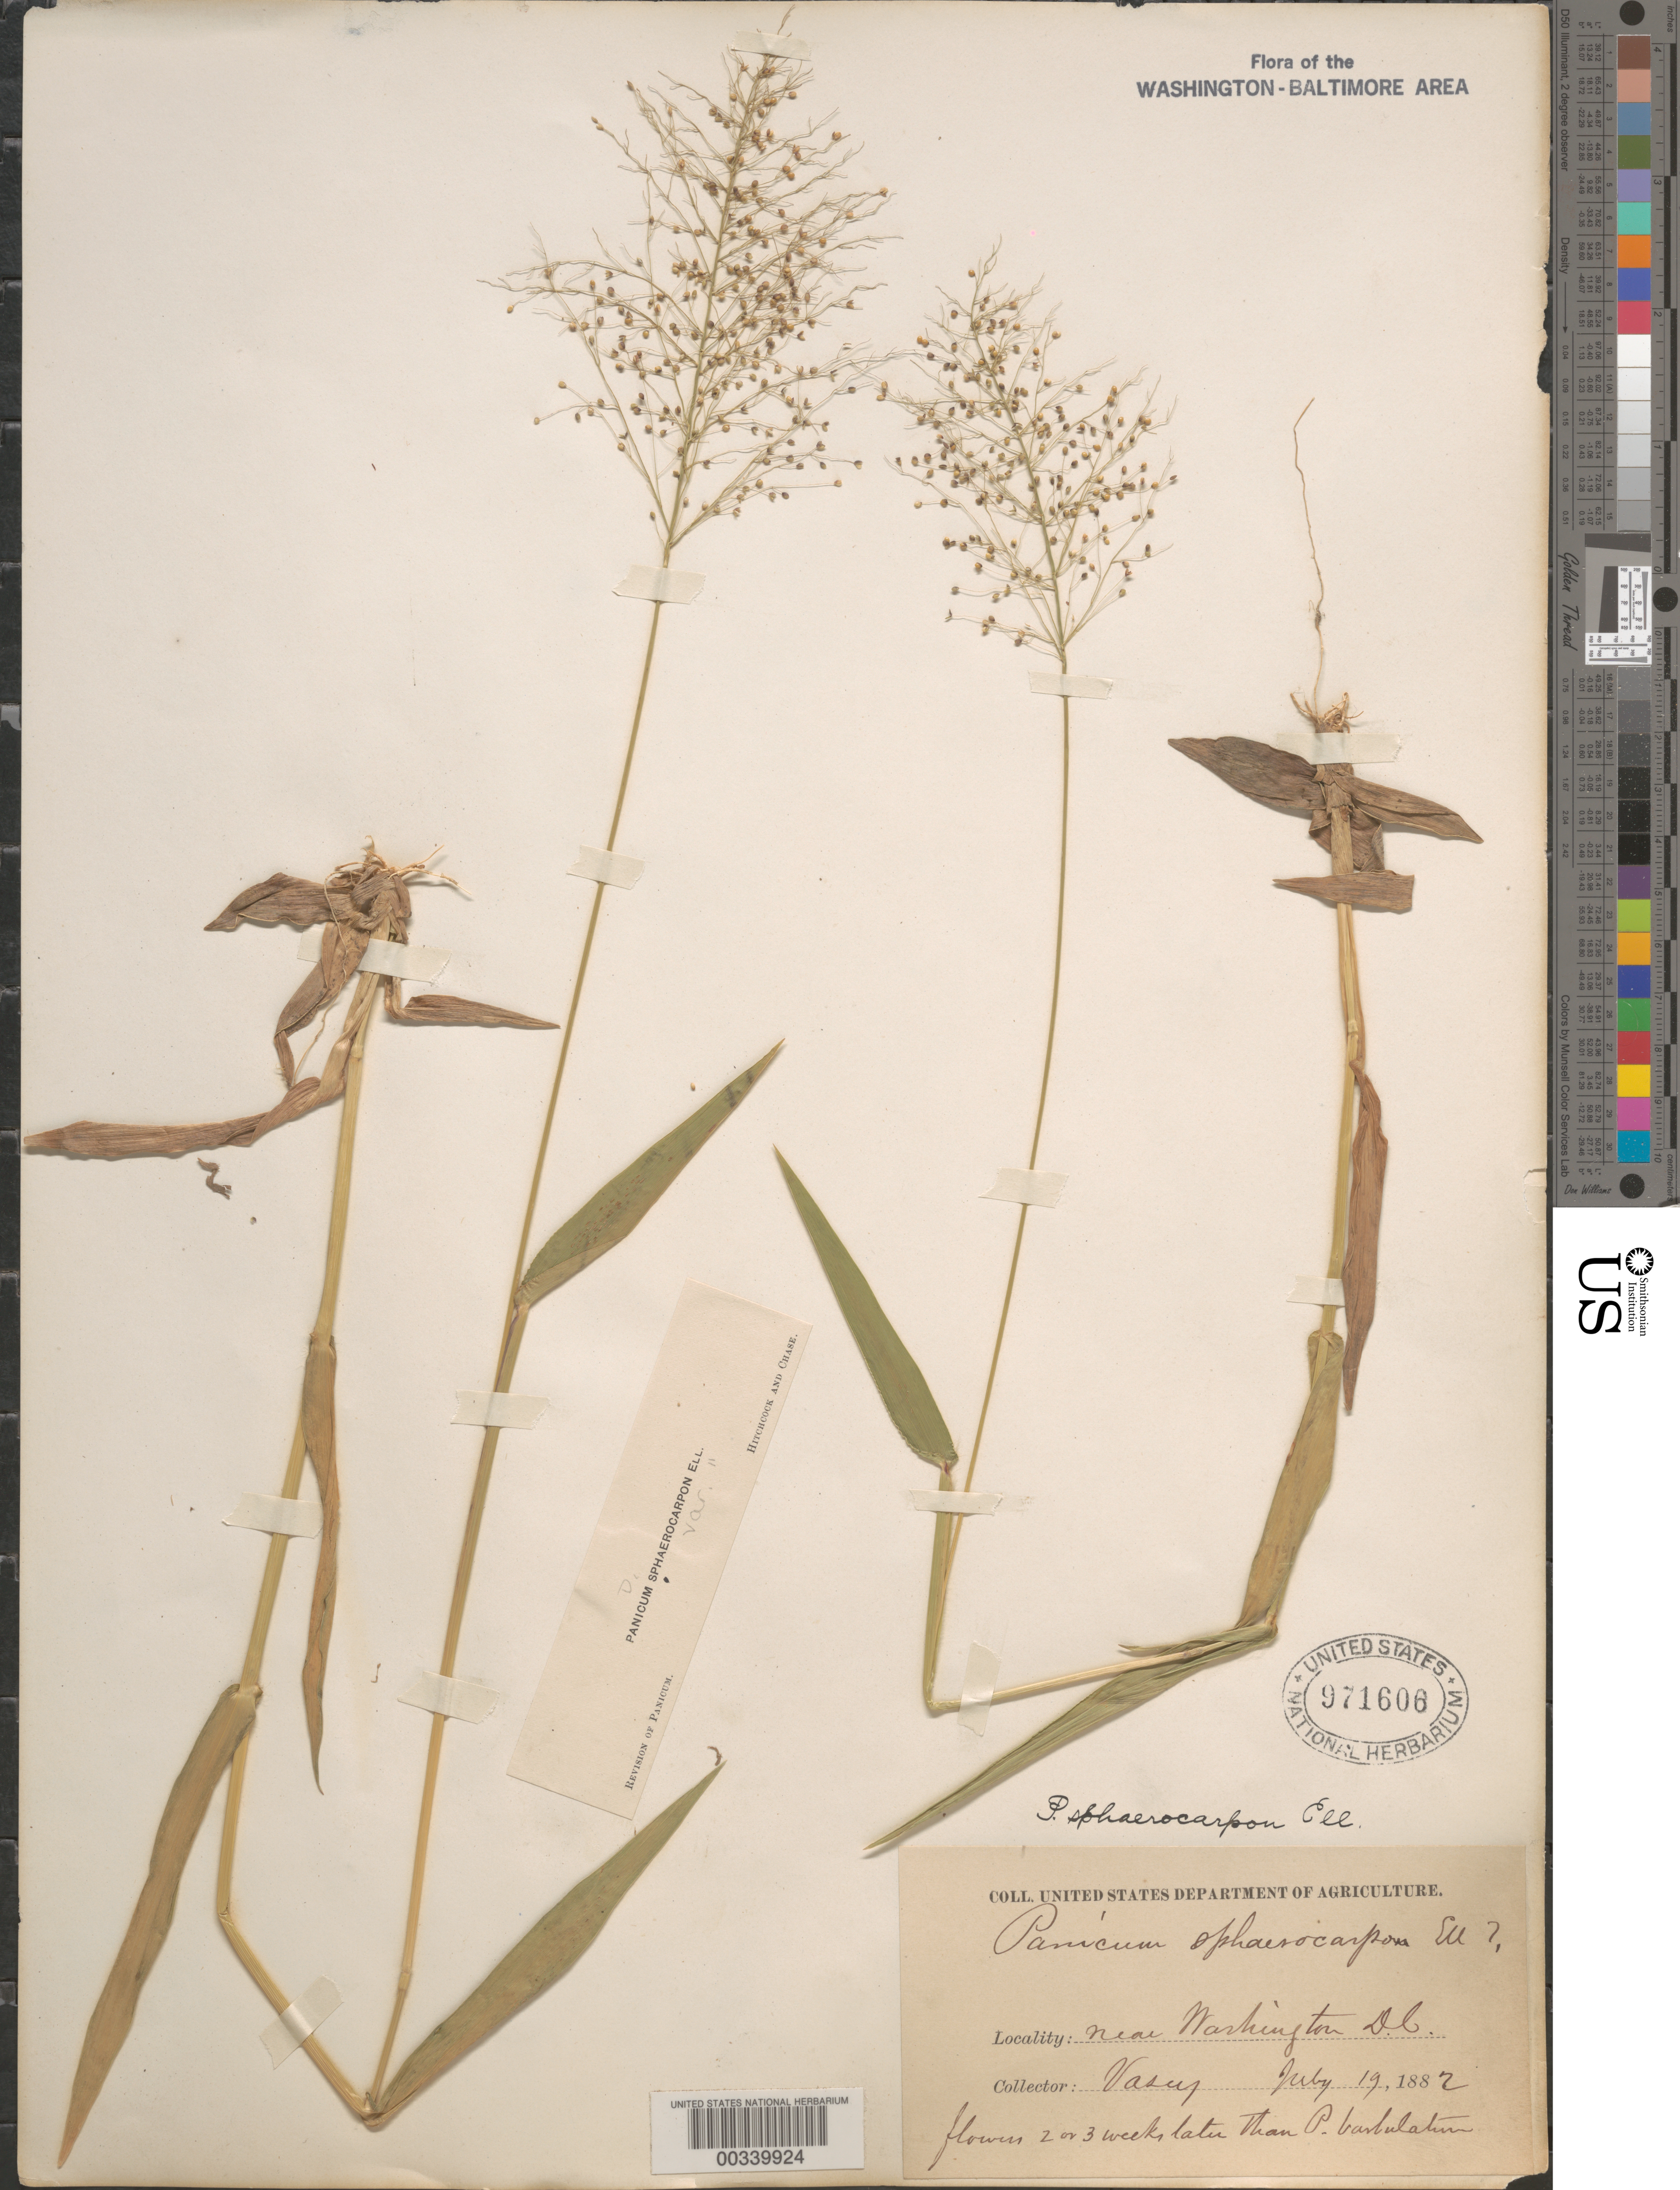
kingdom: Plantae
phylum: Tracheophyta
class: Liliopsida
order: Poales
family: Poaceae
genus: Dichanthelium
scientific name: Dichanthelium sphaerocarpon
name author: (Elliott) Gould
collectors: G. Vasey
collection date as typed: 19 Jul 1882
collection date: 1882-07-19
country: United States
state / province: District of Columbia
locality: Near Washington DC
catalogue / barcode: US 971606